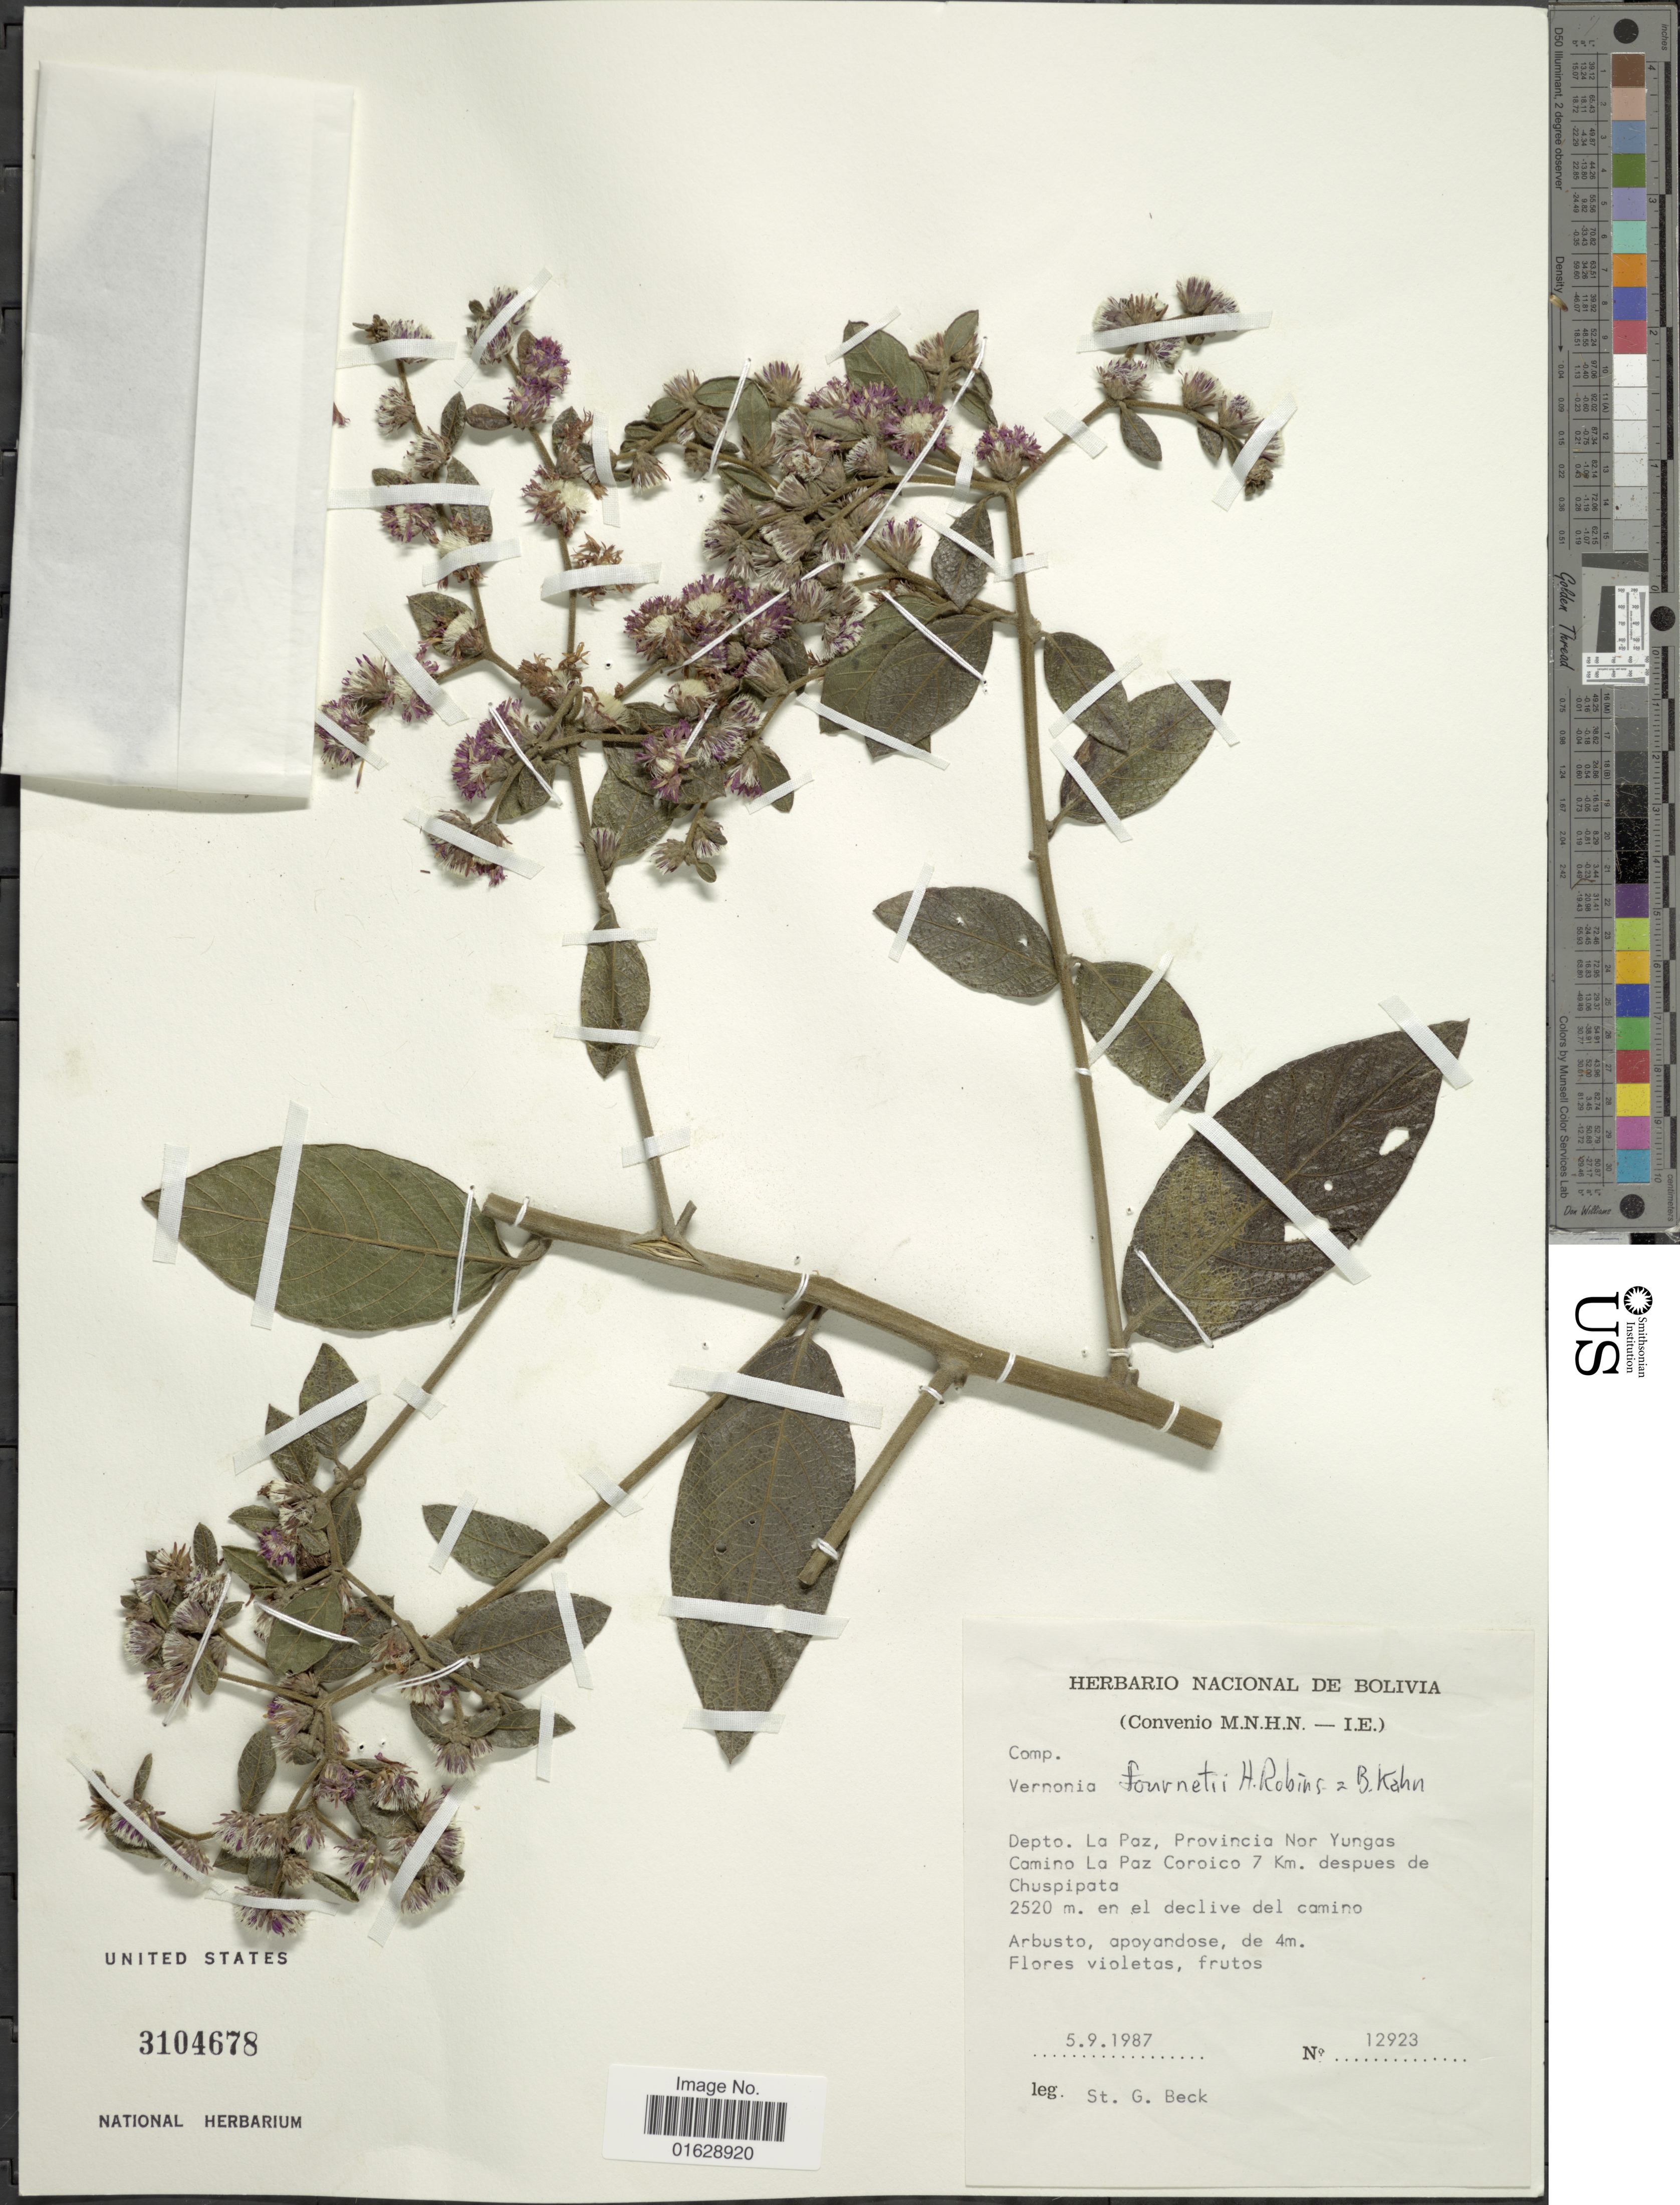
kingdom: Plantae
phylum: Tracheophyta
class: Magnoliopsida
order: Asterales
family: Asteraceae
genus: Lepidaploa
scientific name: Lepidaploa fournetii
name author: (H. Rob. & B. Kahn) H. Rob.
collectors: S. G. Beck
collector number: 12923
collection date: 1987-09-05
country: Bolivia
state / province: La Paz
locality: Provincia Nor Yungas Camino La Paz Coroico 7 Km. despues de Chuspipata.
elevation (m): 2520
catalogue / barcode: US 3104678